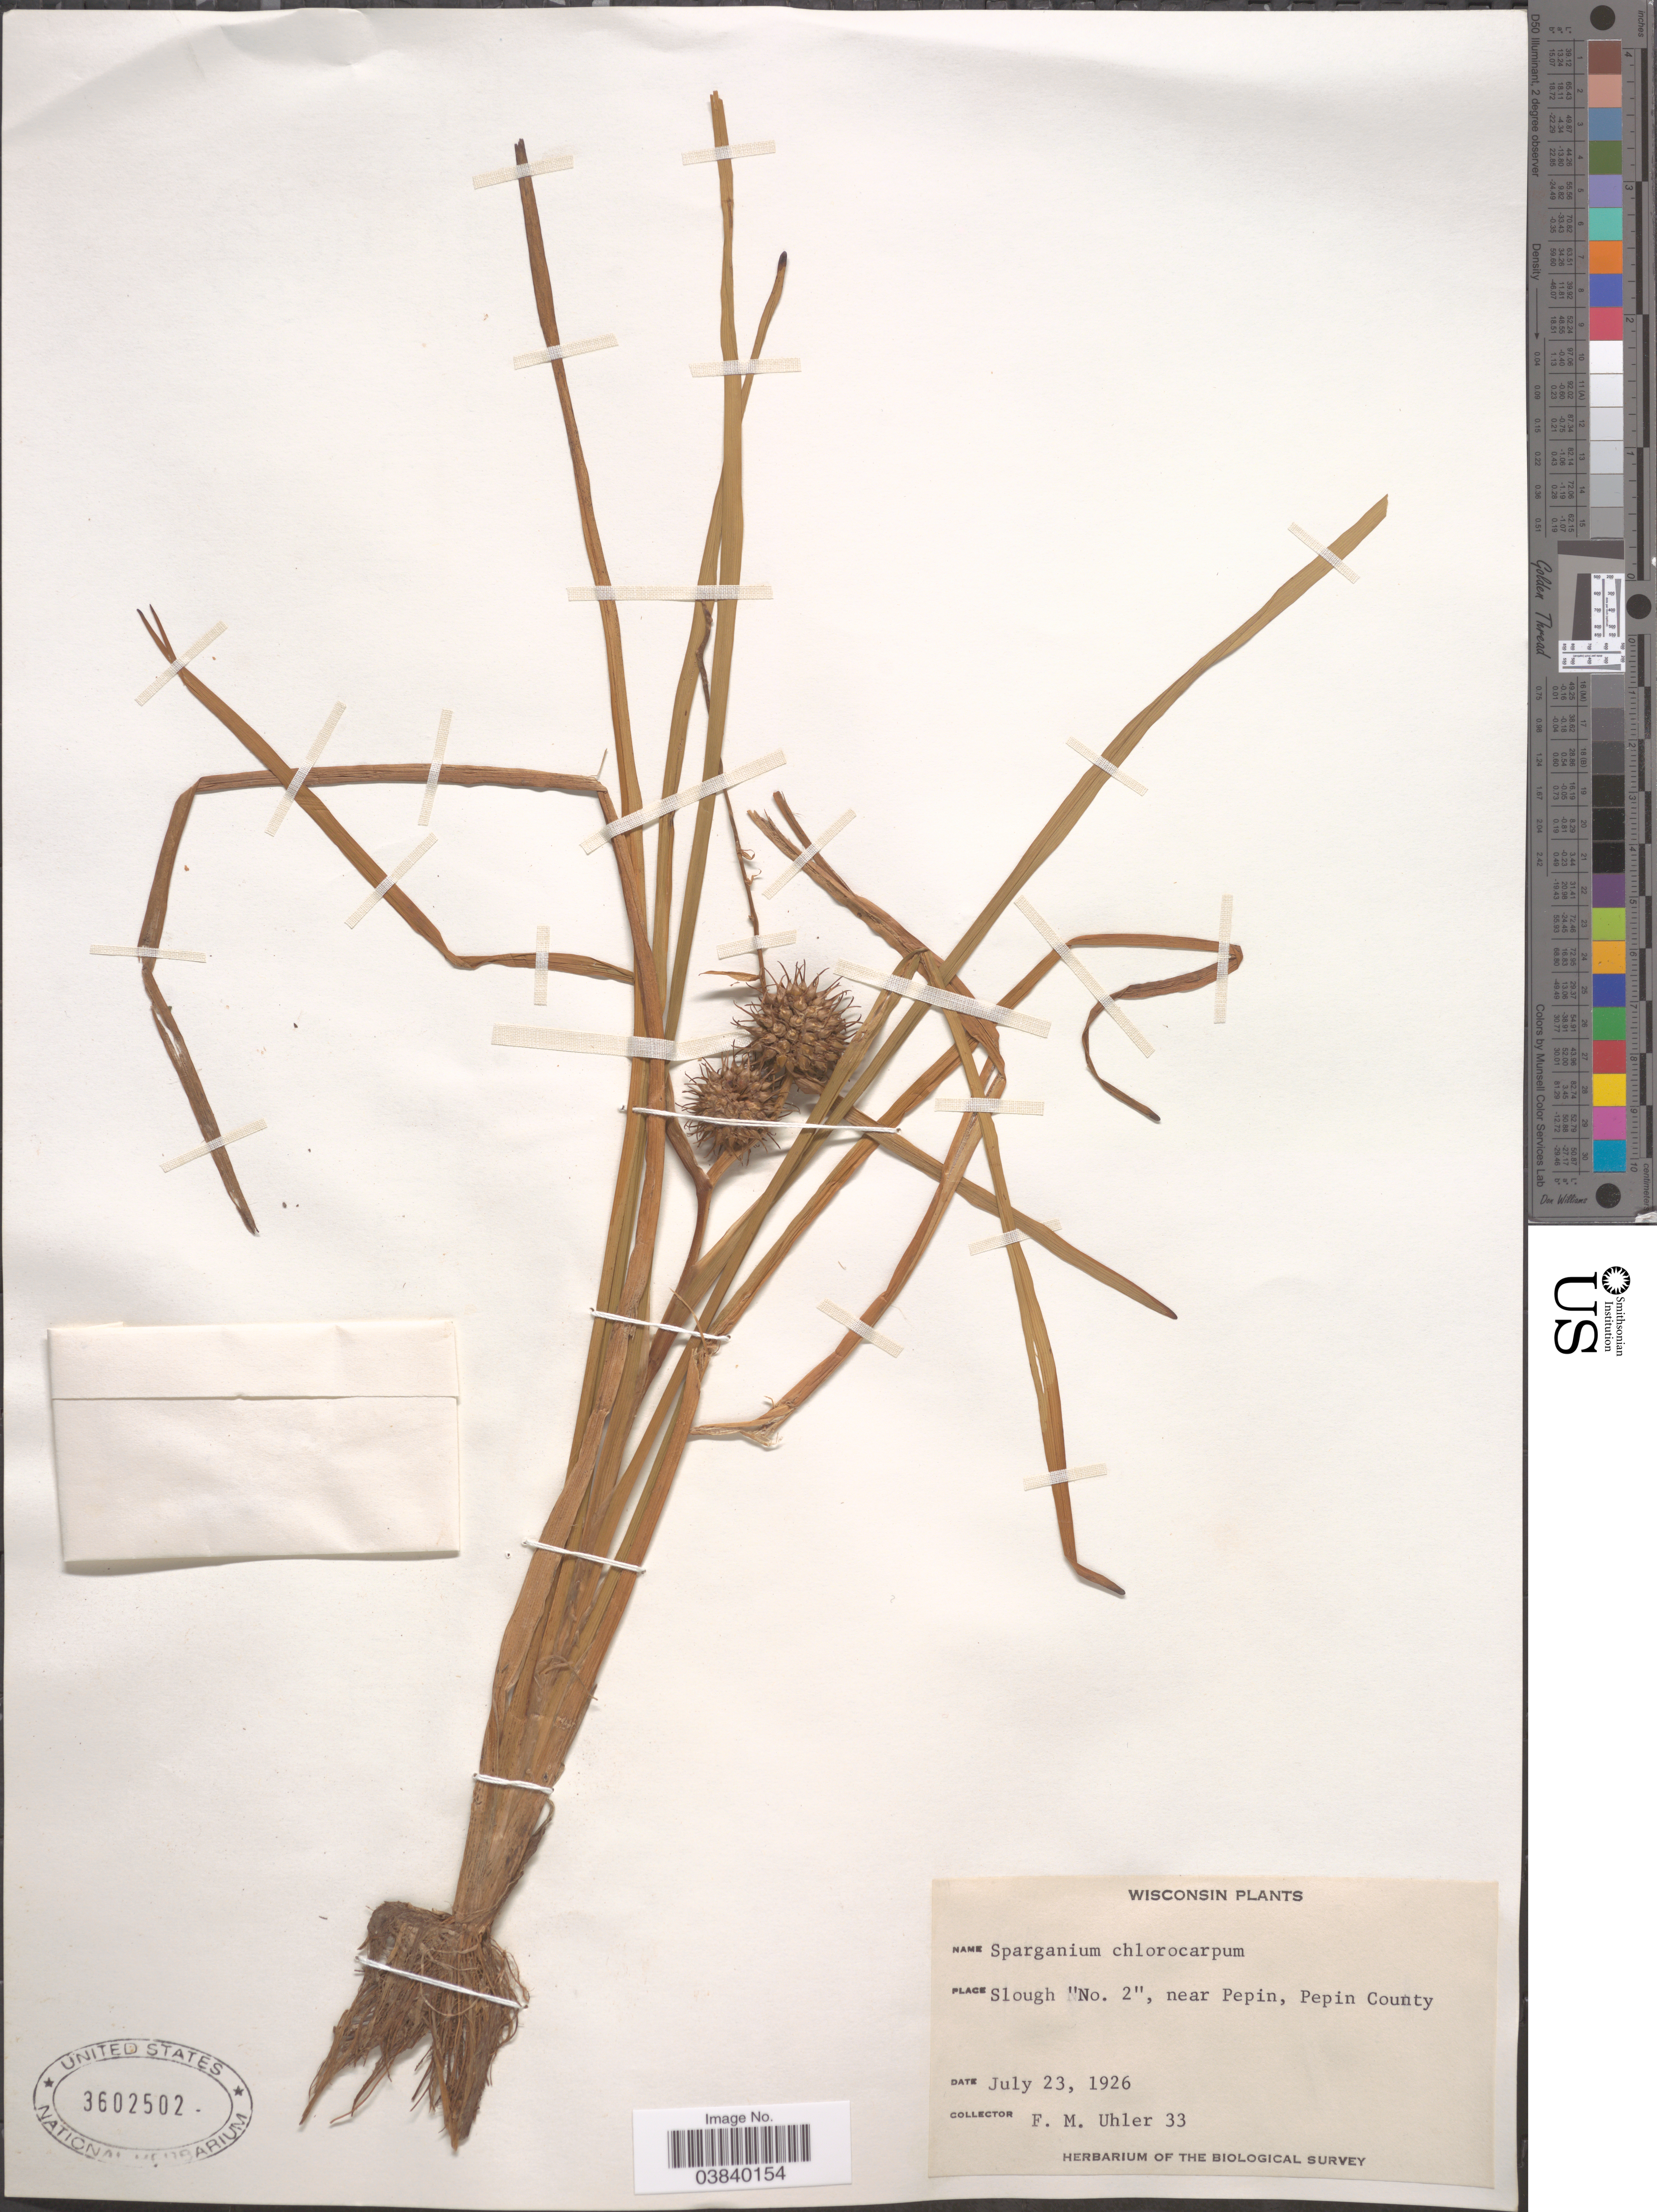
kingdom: Plantae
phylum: Tracheophyta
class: Liliopsida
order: Poales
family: Typhaceae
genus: Sparganium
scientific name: Sparganium chlorocarpum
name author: Rydb.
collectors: F. M. Uhler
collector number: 33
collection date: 1926-07-23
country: United States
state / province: Wisconsin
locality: Slough "No. 2", near Pepin, Pepin County.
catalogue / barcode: US 3602502